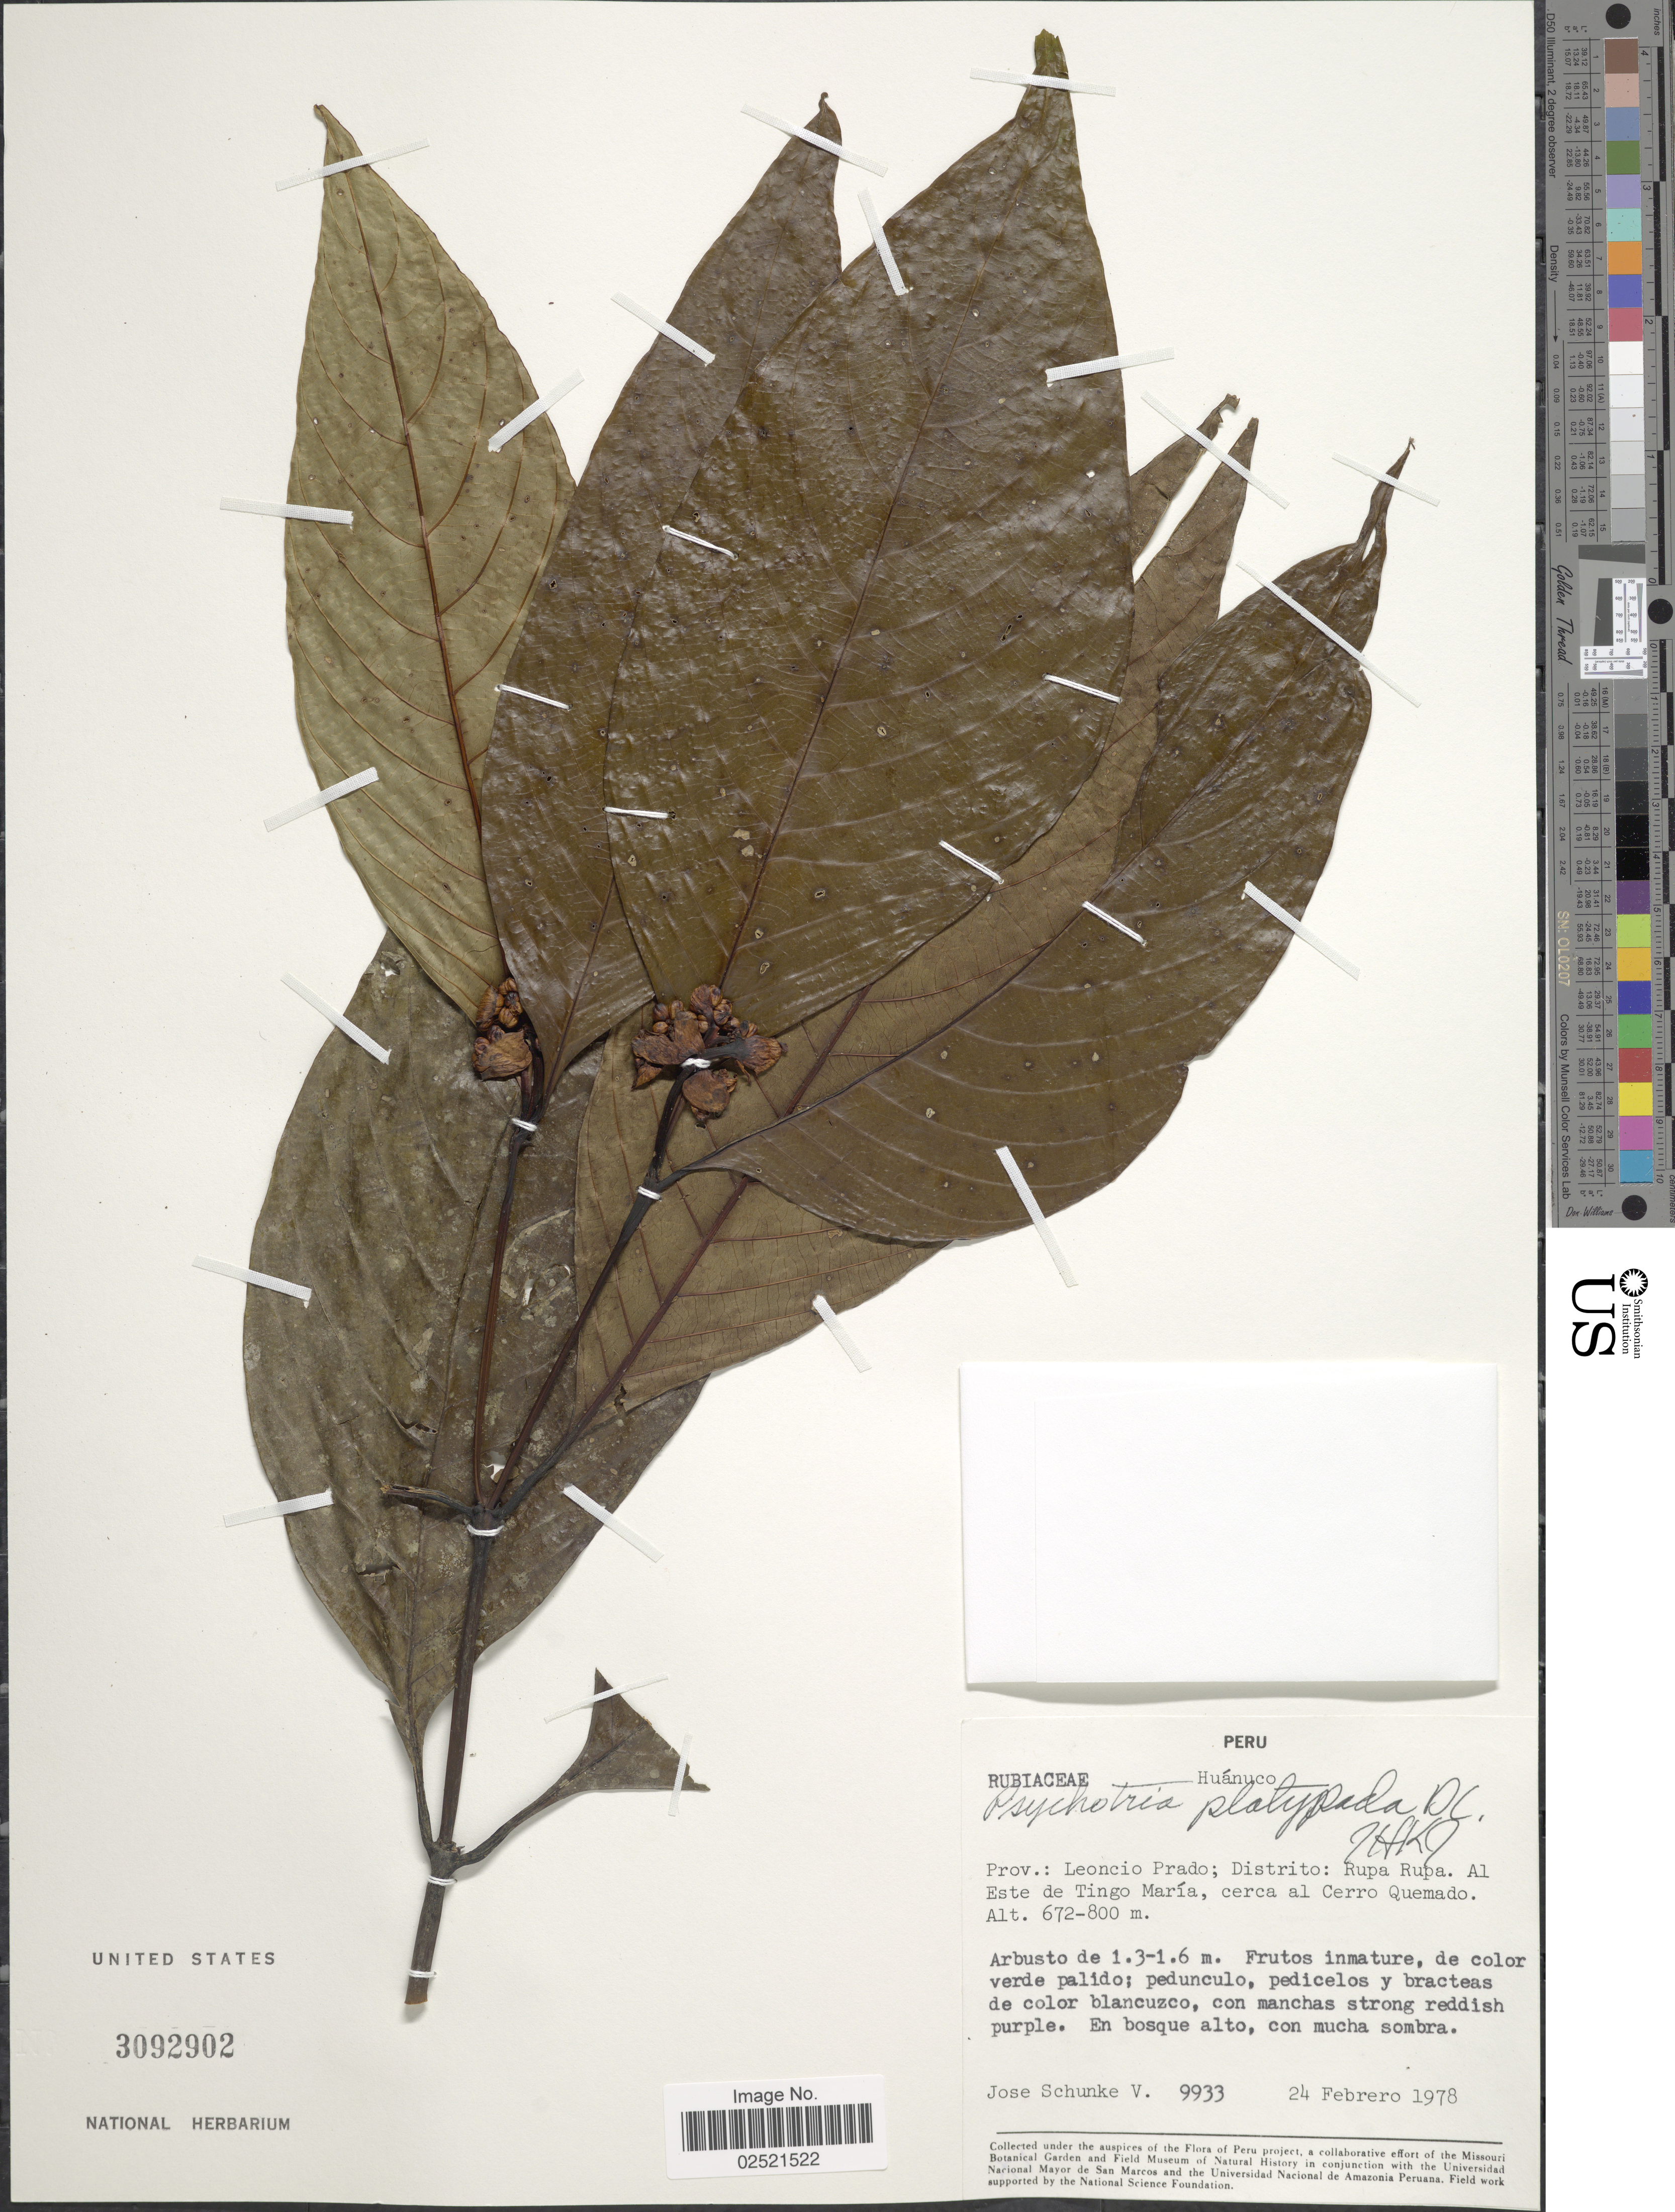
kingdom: Plantae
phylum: Tracheophyta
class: Magnoliopsida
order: Gentianales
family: Rubiaceae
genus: Psychotria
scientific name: Psychotria platypoda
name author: DC.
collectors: J. Schunke Vigo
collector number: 9933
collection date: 1978-02-24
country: Peru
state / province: Huánuco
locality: Prov.: Leoncio Prado; Distrito: Rupa Rupa, Al Este de Tingo Maria, cerca al Cerro Quemado.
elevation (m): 672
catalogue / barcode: US 3092902